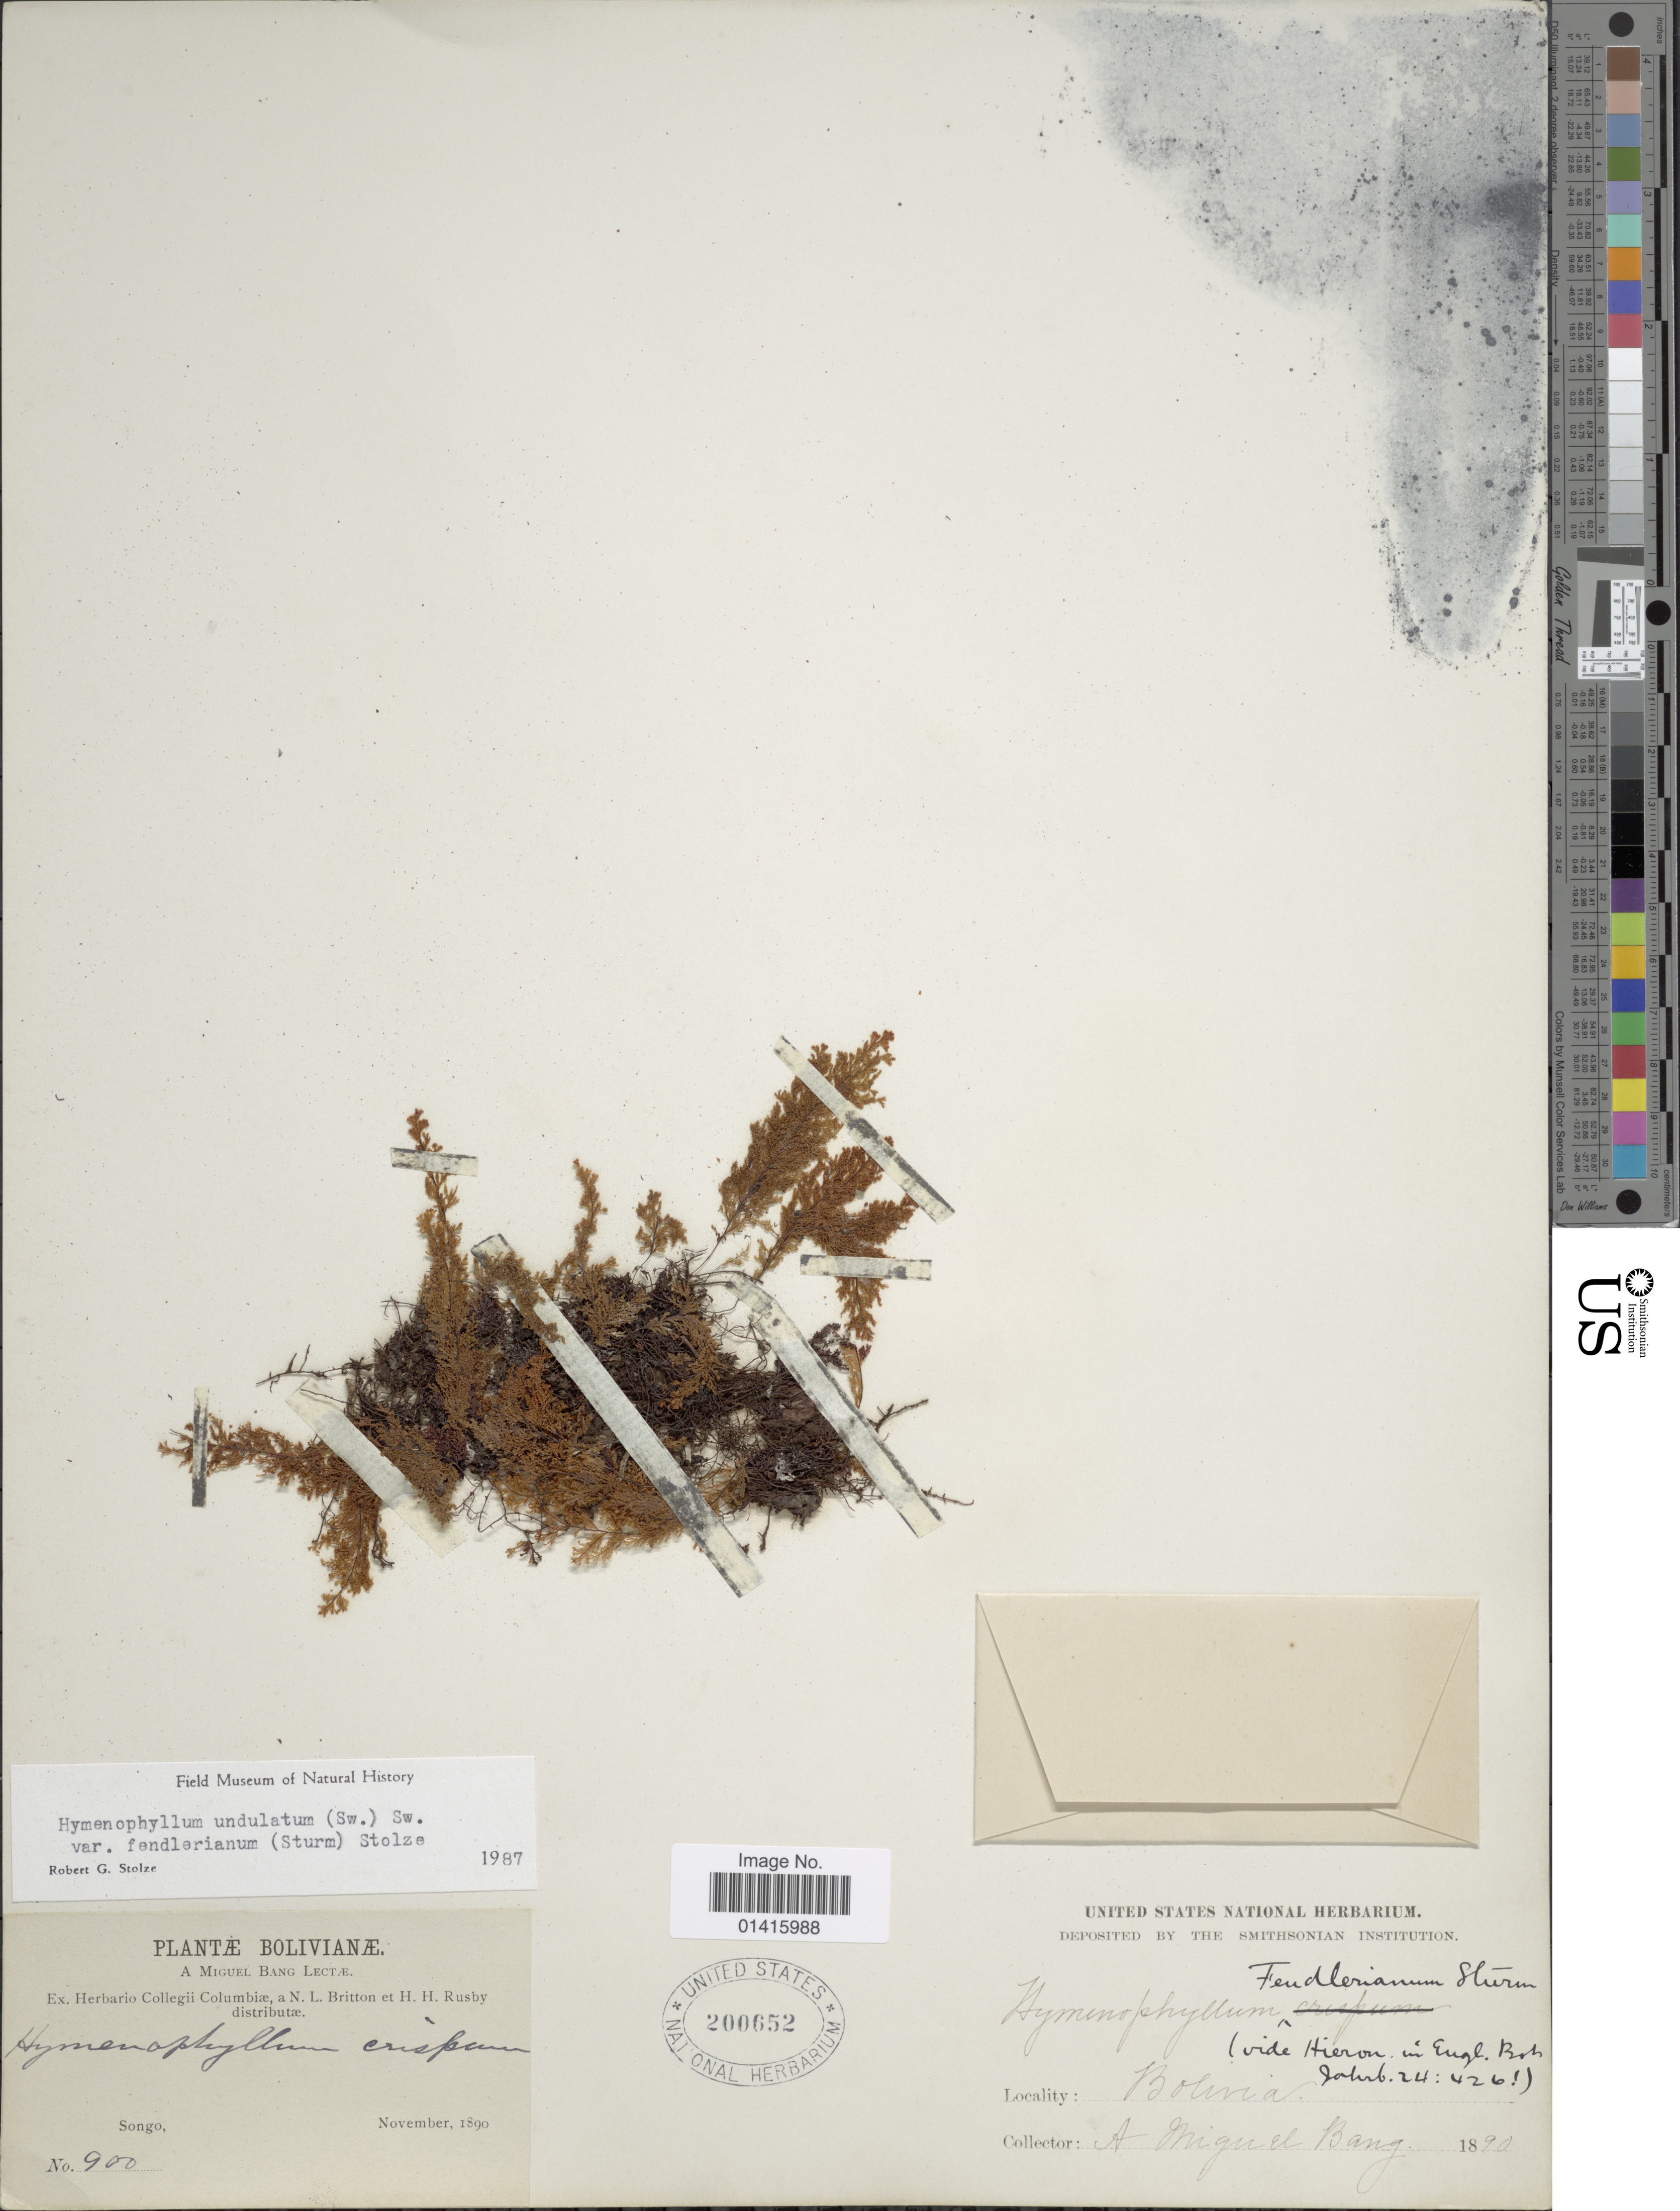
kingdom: Plantae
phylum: Tracheophyta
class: Polypodiopsida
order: Hymenophyllales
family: Hymenophyllaceae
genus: Hymenophyllum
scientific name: Hymenophyllum fendlerianum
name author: J.W. Sturm in Mart.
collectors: M. Bang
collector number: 900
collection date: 1890-11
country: Bolivia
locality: Songo, Bolivia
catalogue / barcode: US 200652